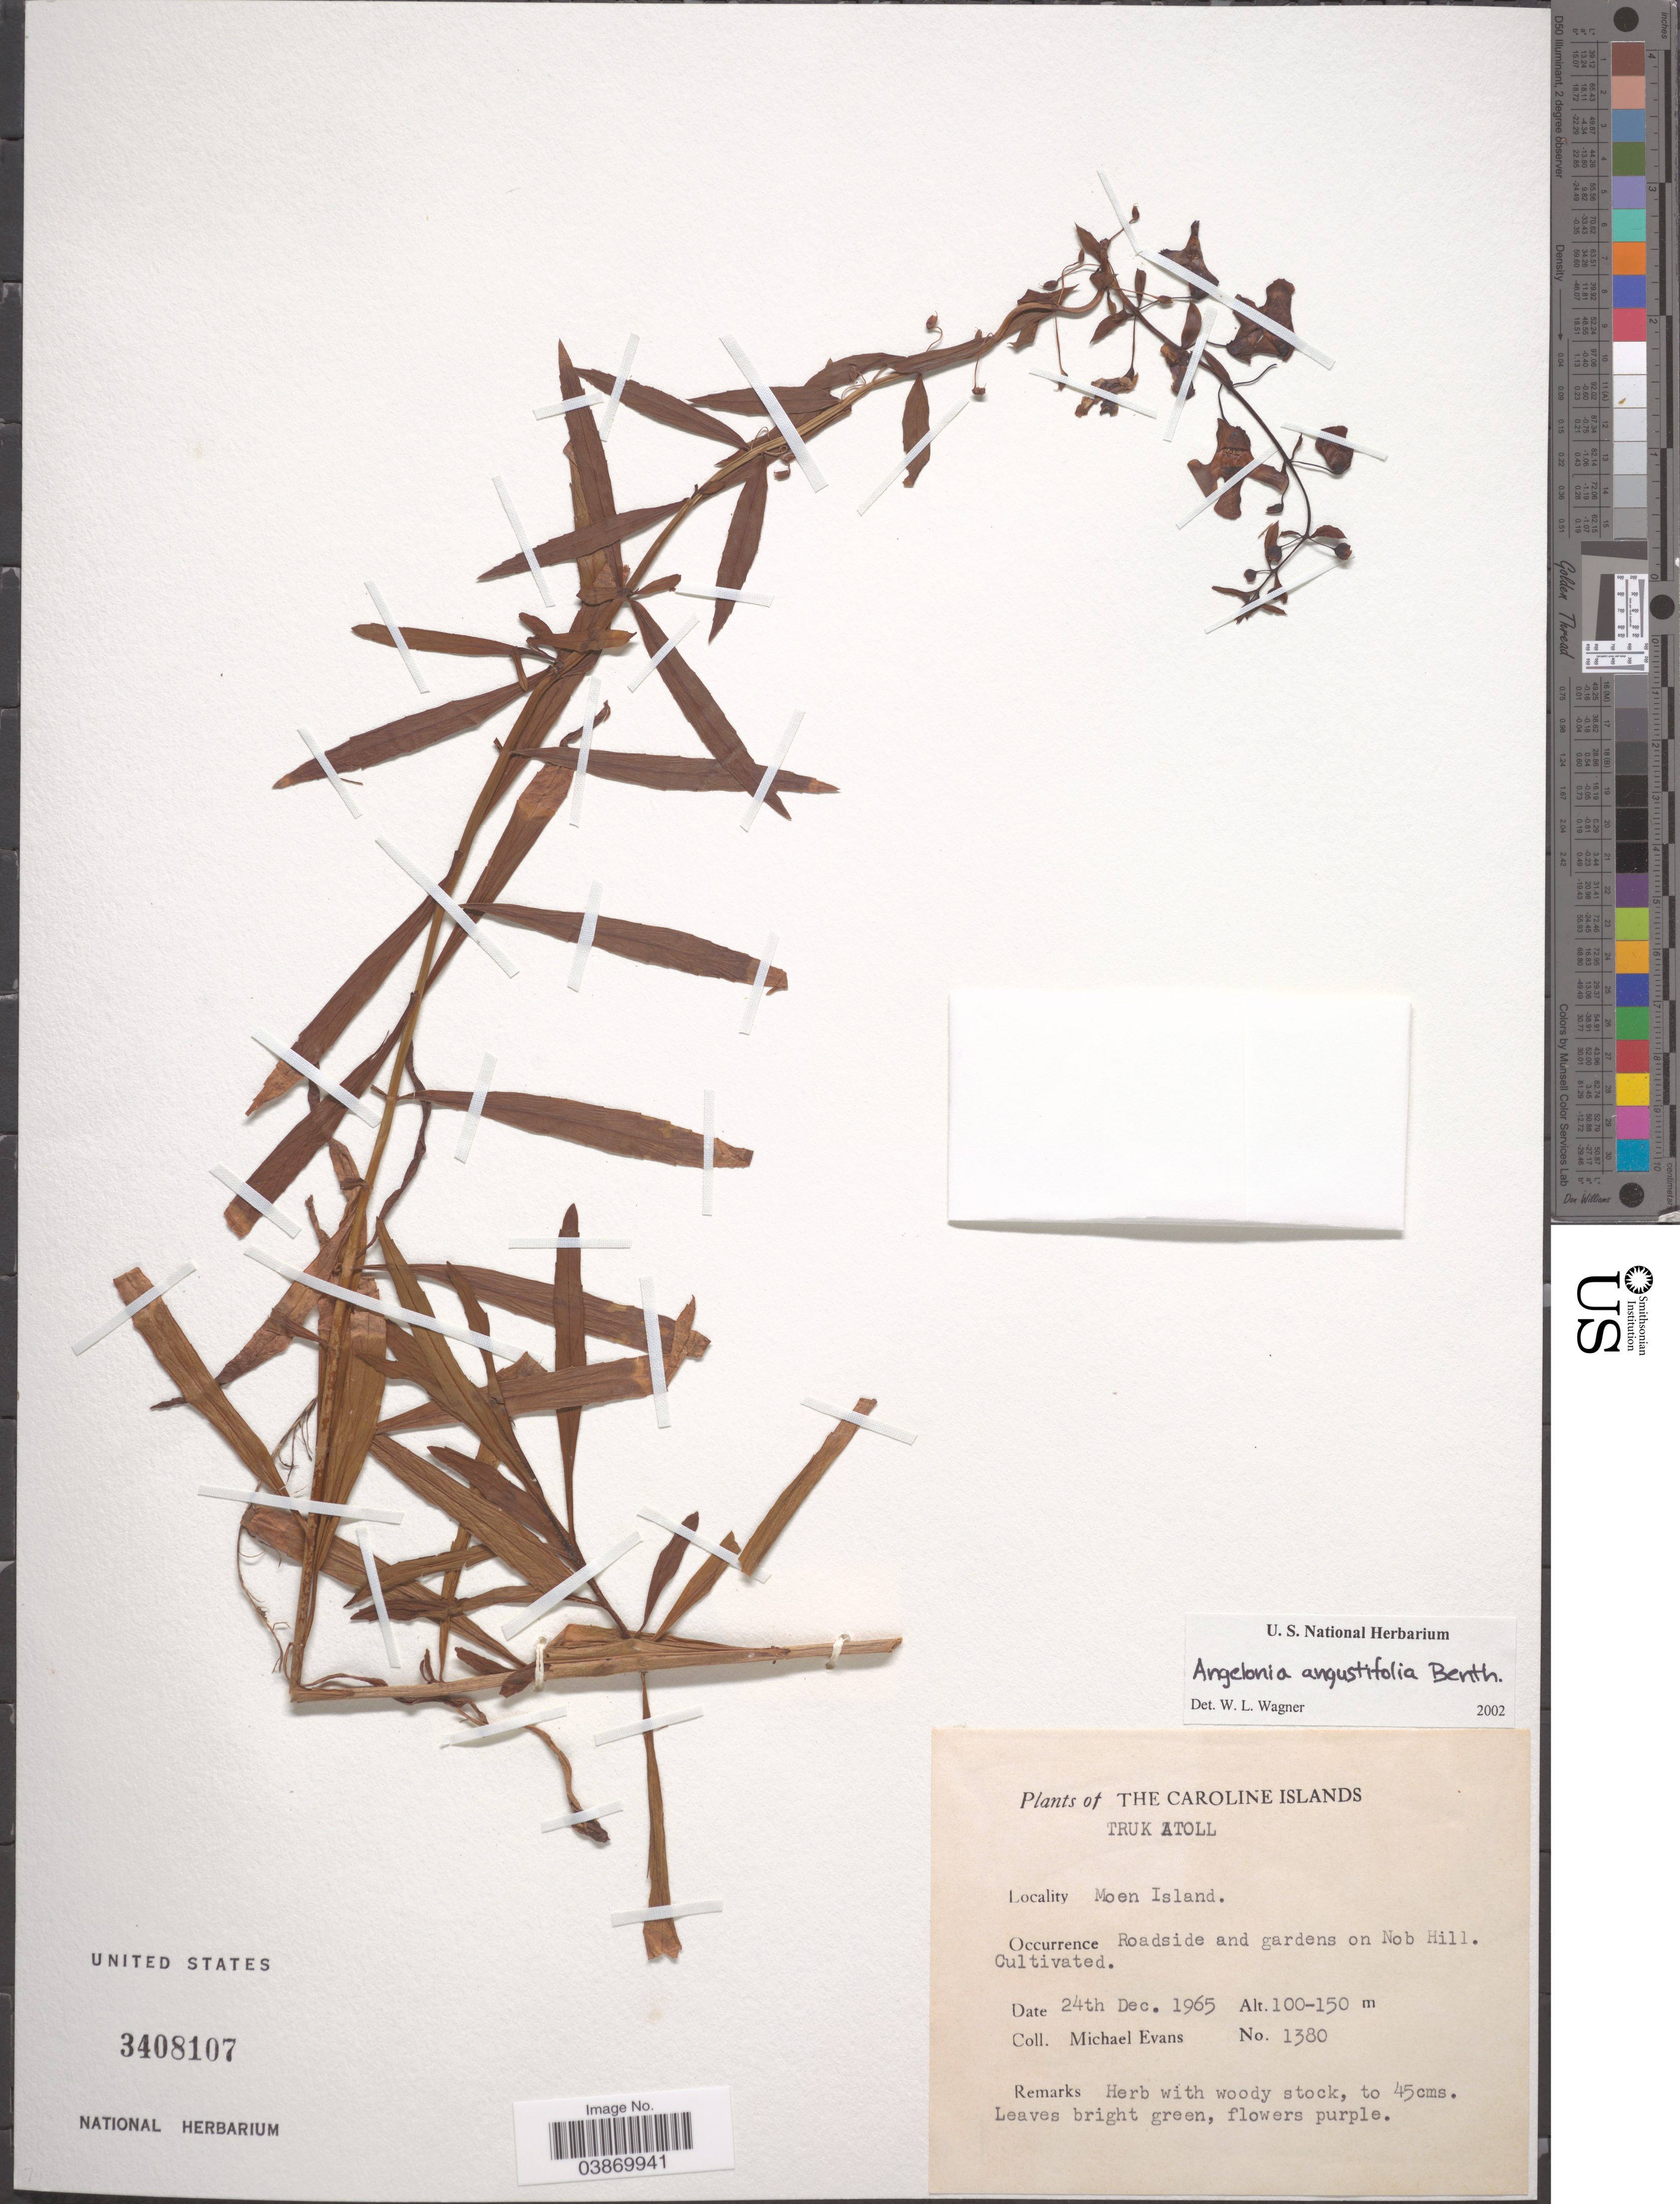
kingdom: Plantae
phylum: Tracheophyta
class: Magnoliopsida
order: Lamiales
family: Plantaginaceae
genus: Angelonia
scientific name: Angelonia angustifolia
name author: Benth.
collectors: M. Evans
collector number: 1380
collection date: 1965-12-24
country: Micronesia, Federated States of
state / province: Truk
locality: The Caroline Islands. Truk Atoll. Moen Island. Roadside and gardens on Nob Hill.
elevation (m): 100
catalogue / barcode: US 3408107